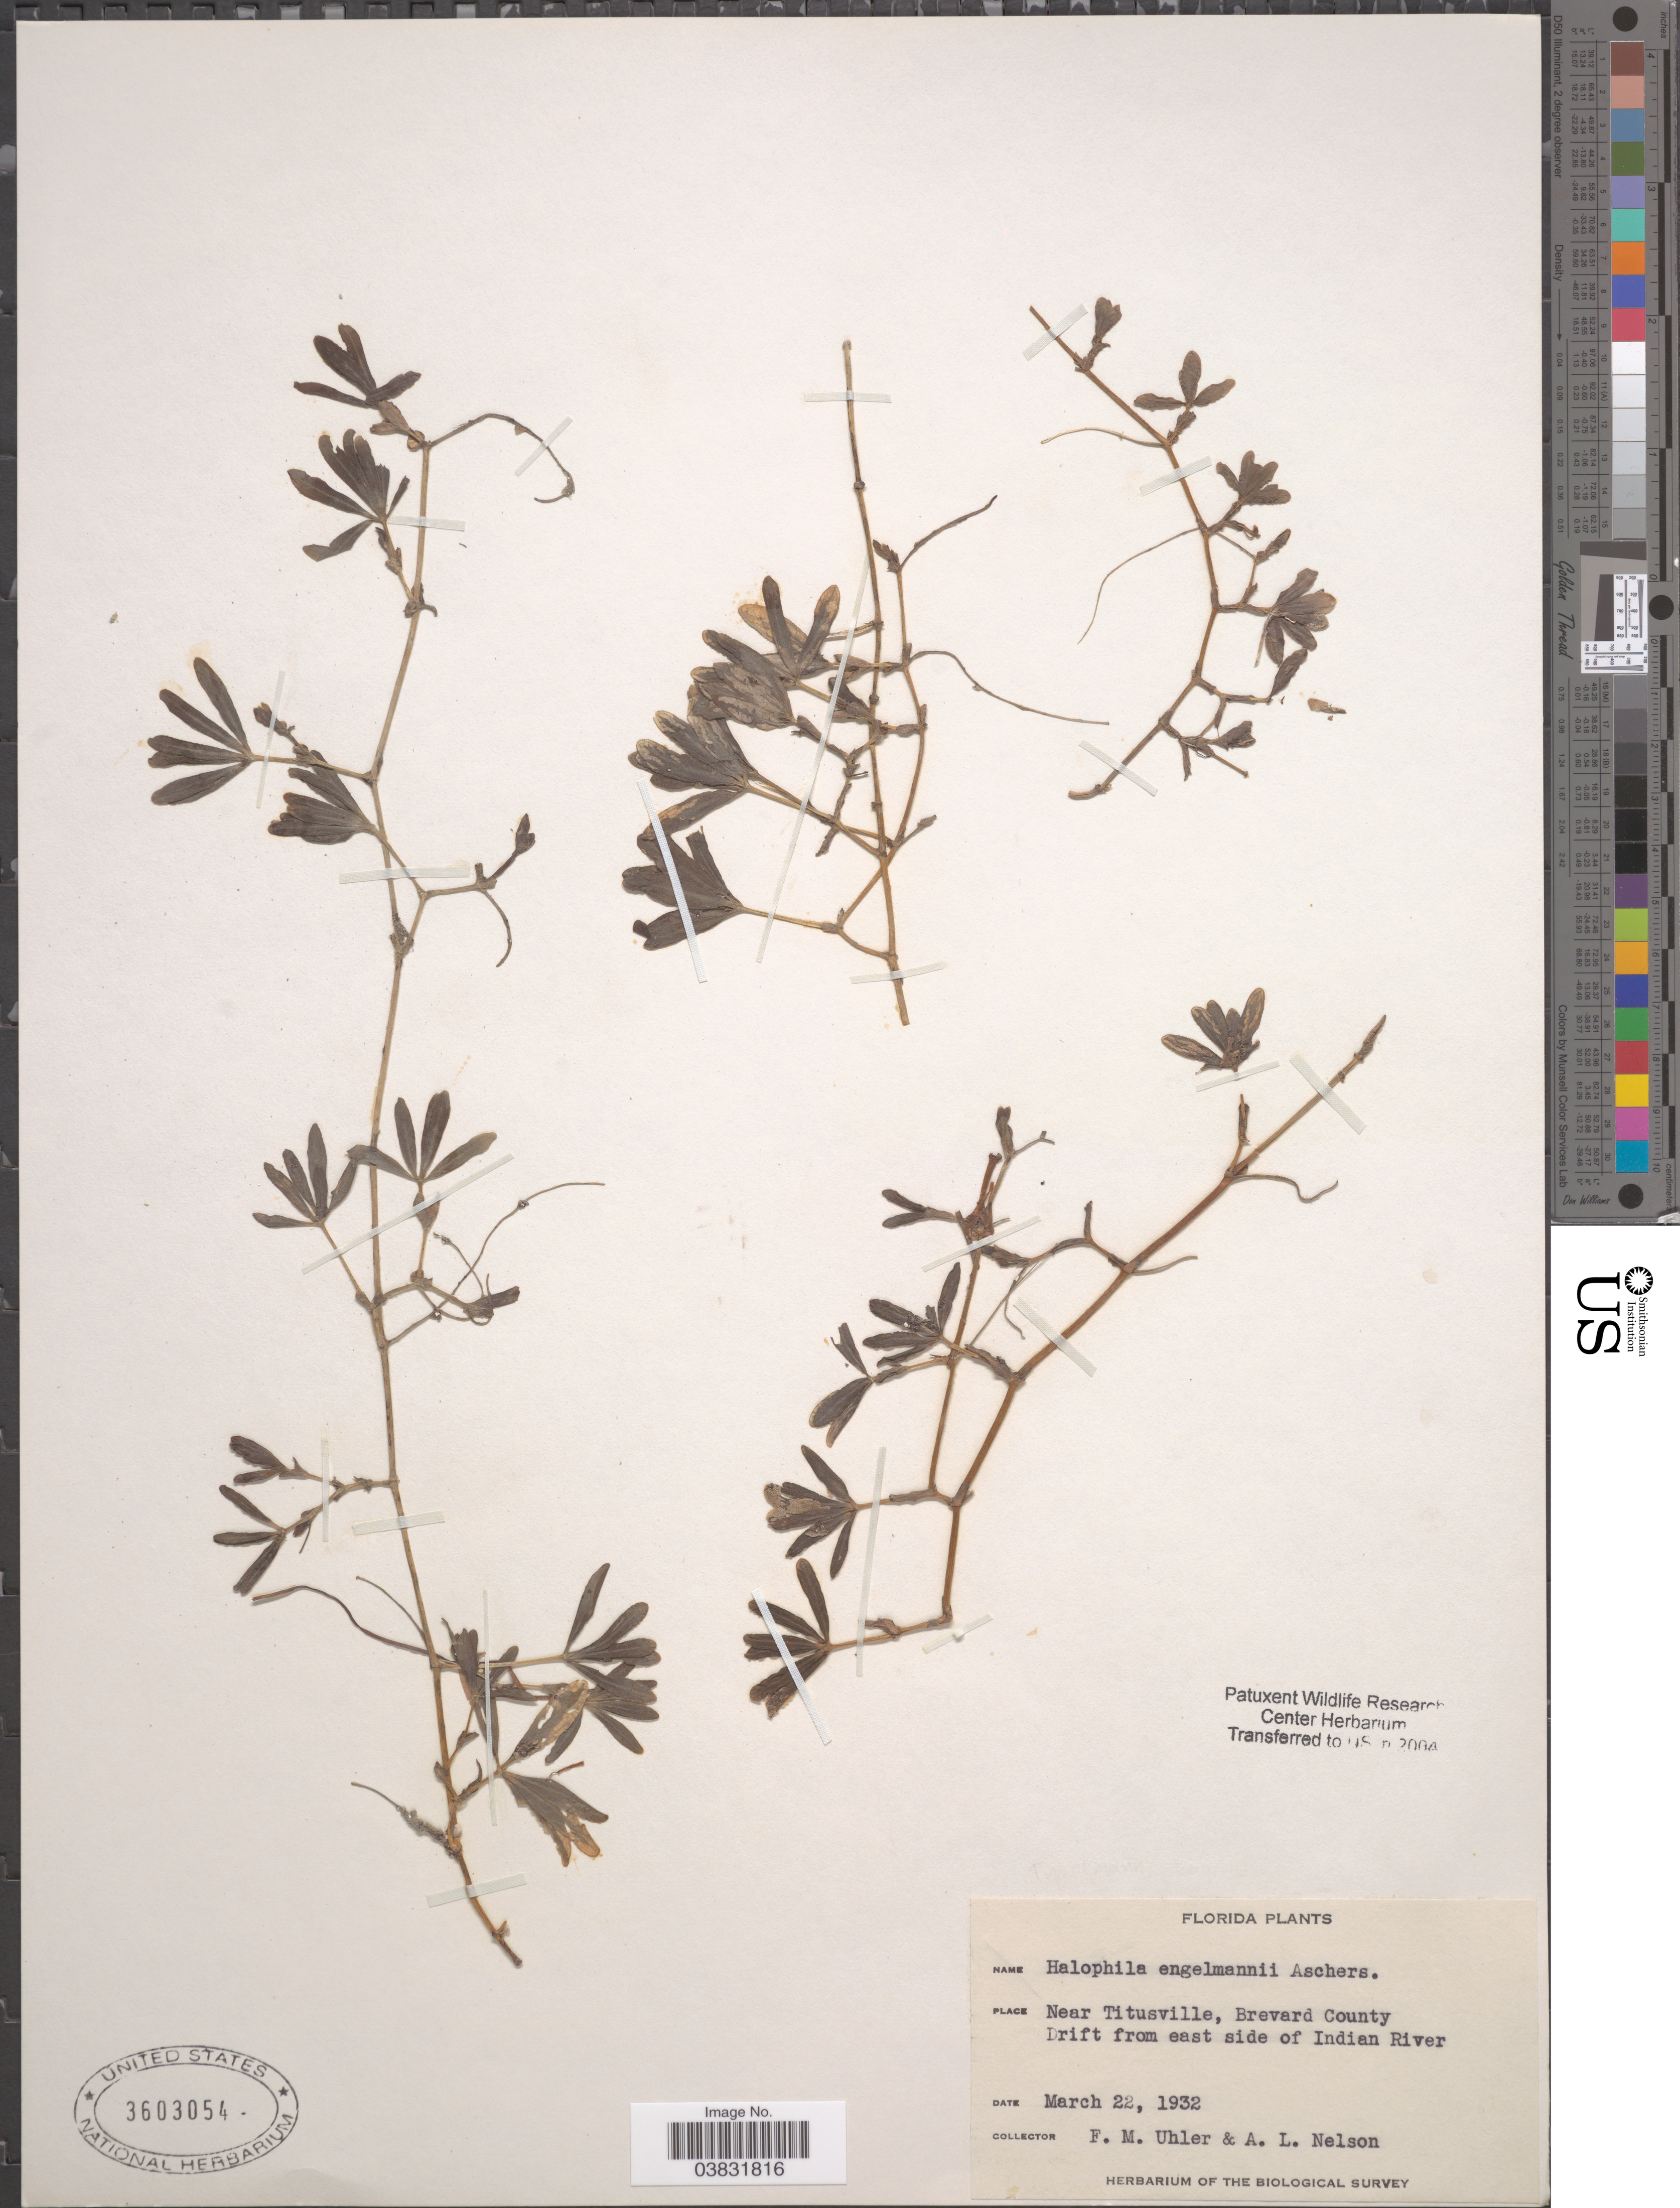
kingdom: Plantae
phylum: Tracheophyta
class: Liliopsida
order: Alismatales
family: Hydrocharitaceae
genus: Halophila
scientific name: Halophila engelmannii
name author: Asch.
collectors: F. M. Uhler & A. L. Nelson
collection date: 1932-03-22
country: United States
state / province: Florida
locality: Near Titusville, Brevard County Drift from east side of Indian River.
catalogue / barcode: US 3603054